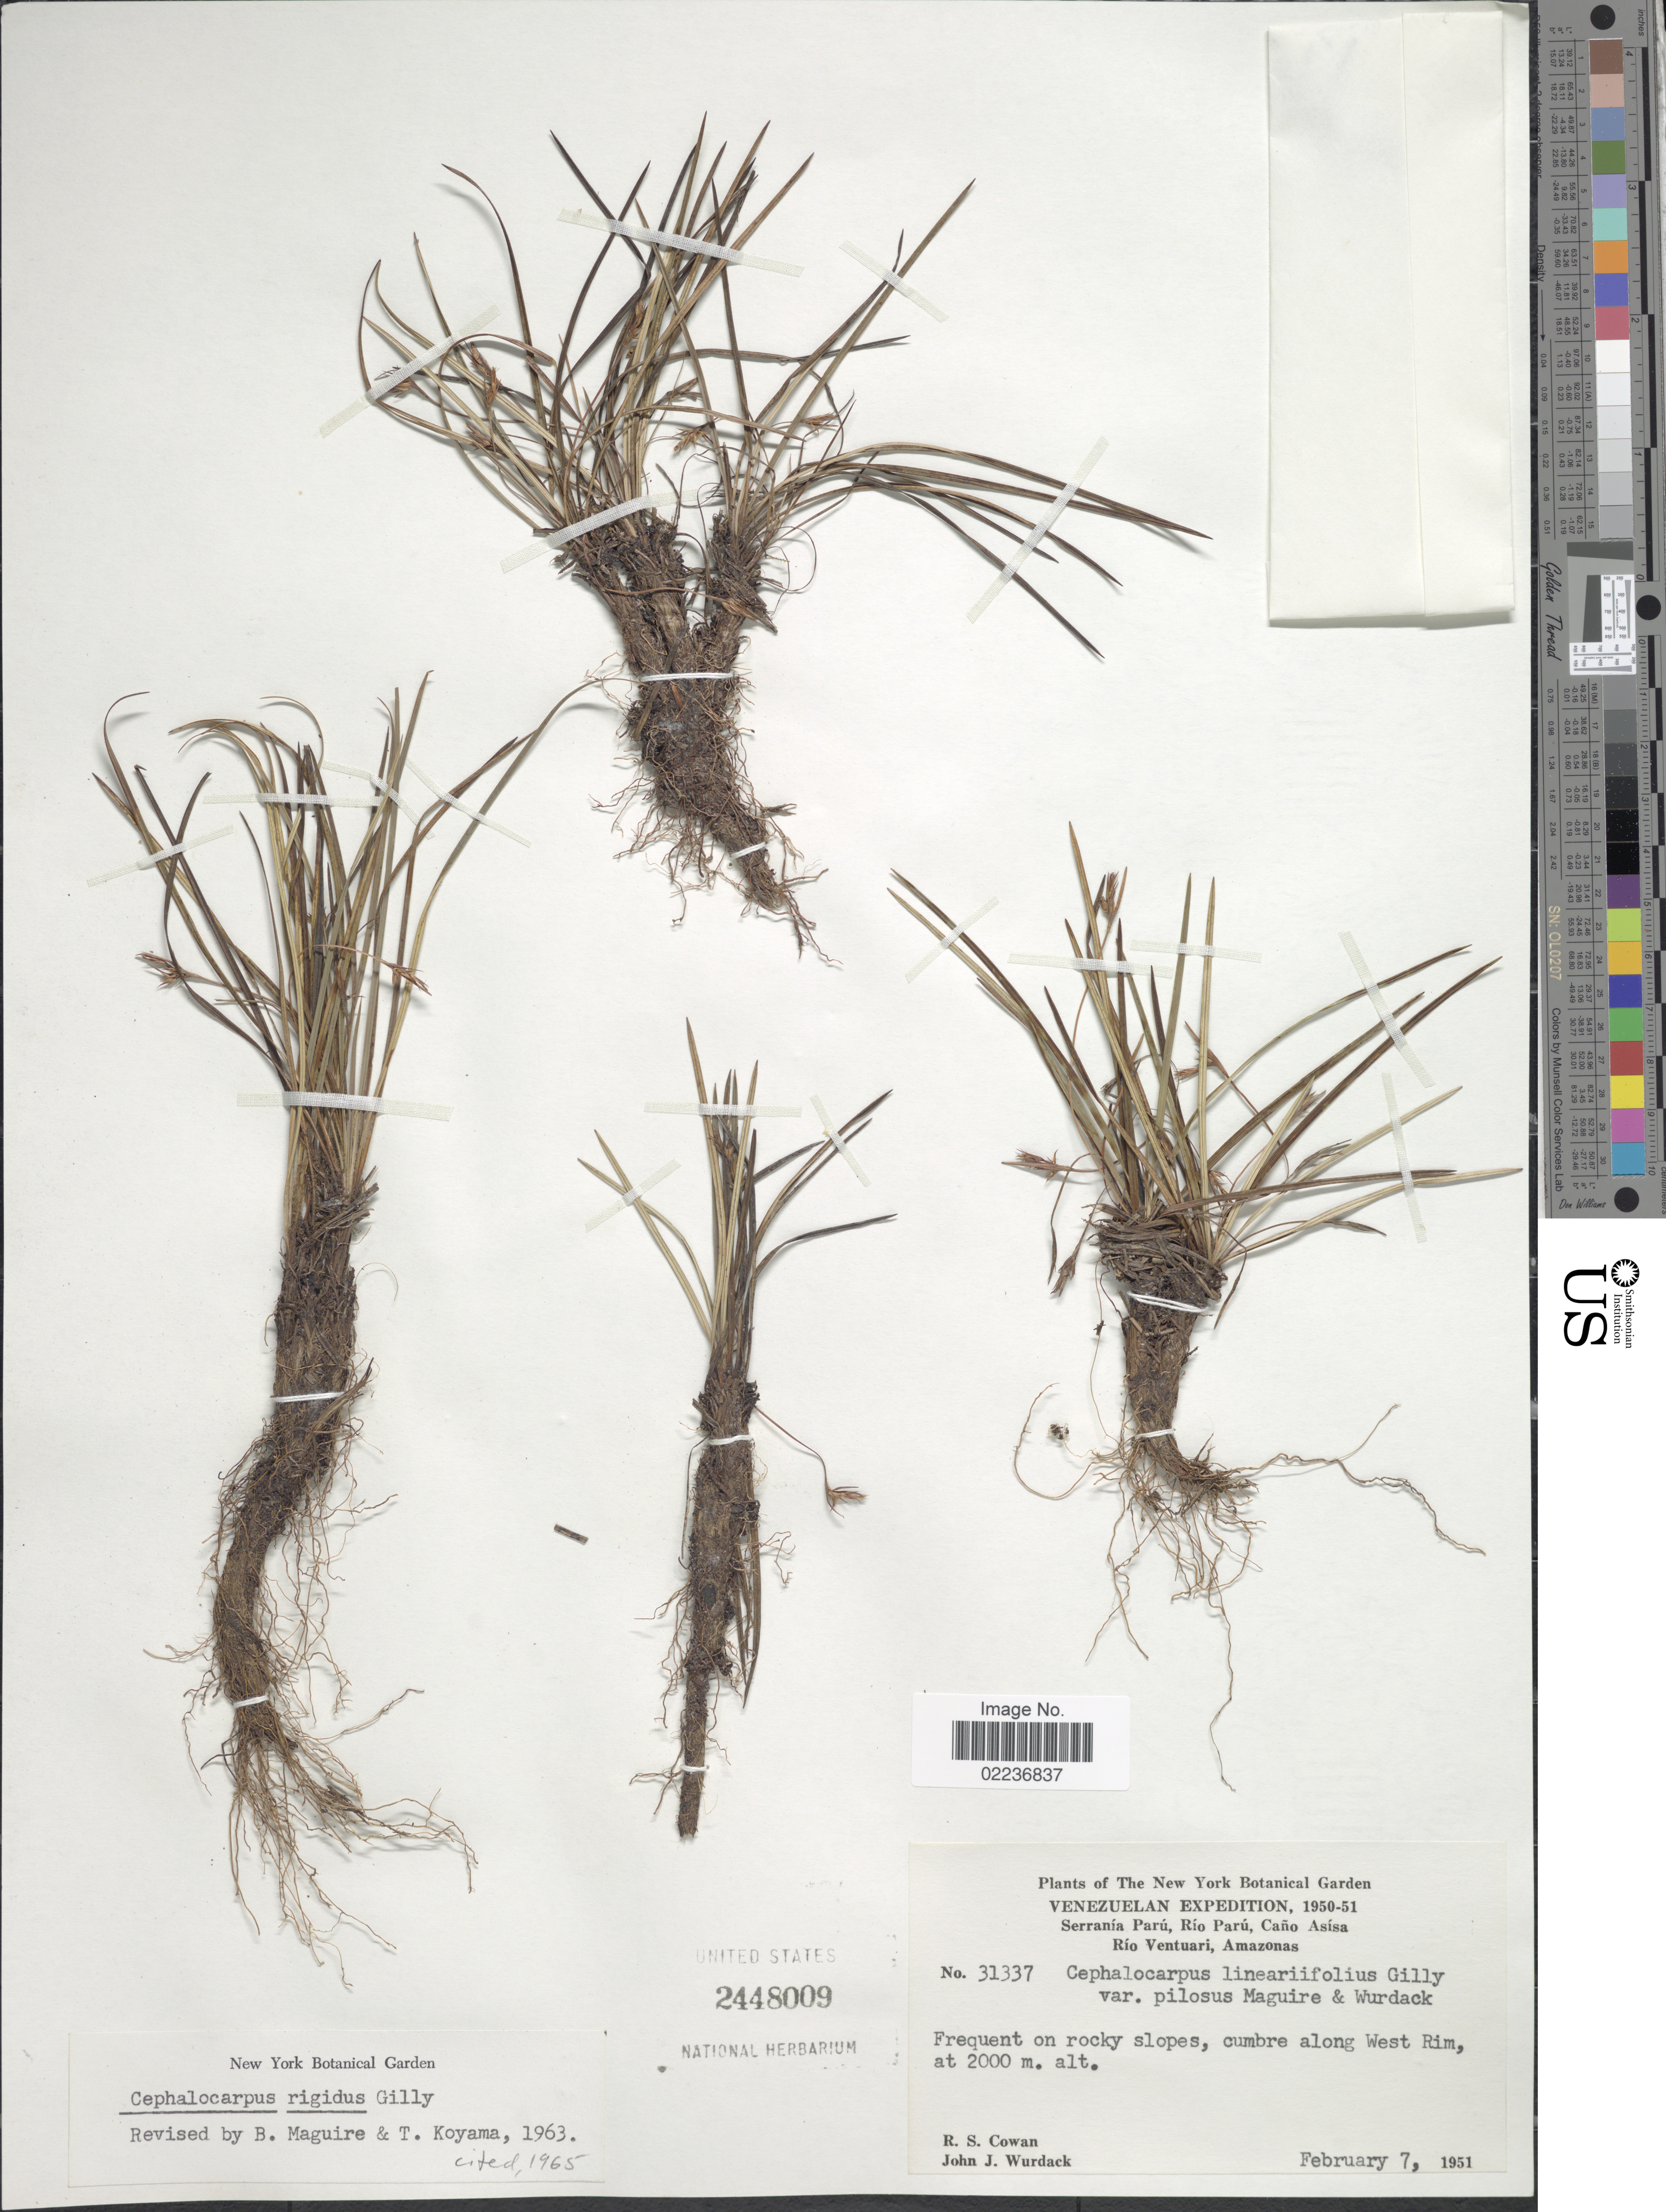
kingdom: Plantae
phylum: Tracheophyta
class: Liliopsida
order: Poales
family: Cyperaceae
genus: Cephalocarpus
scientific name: Cephalocarpus rigidus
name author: Gilly ex Gleason & Killip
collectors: R. S. Cowan & J. J. Wurdack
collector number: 31337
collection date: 1951-02-07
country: Venezuela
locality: Serrania Paru, Rio Paru, Cano Asisa, Rio Ventuari, frequent on rocky slopes, cumbre along West Rim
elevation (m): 2000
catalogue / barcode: US 2448009